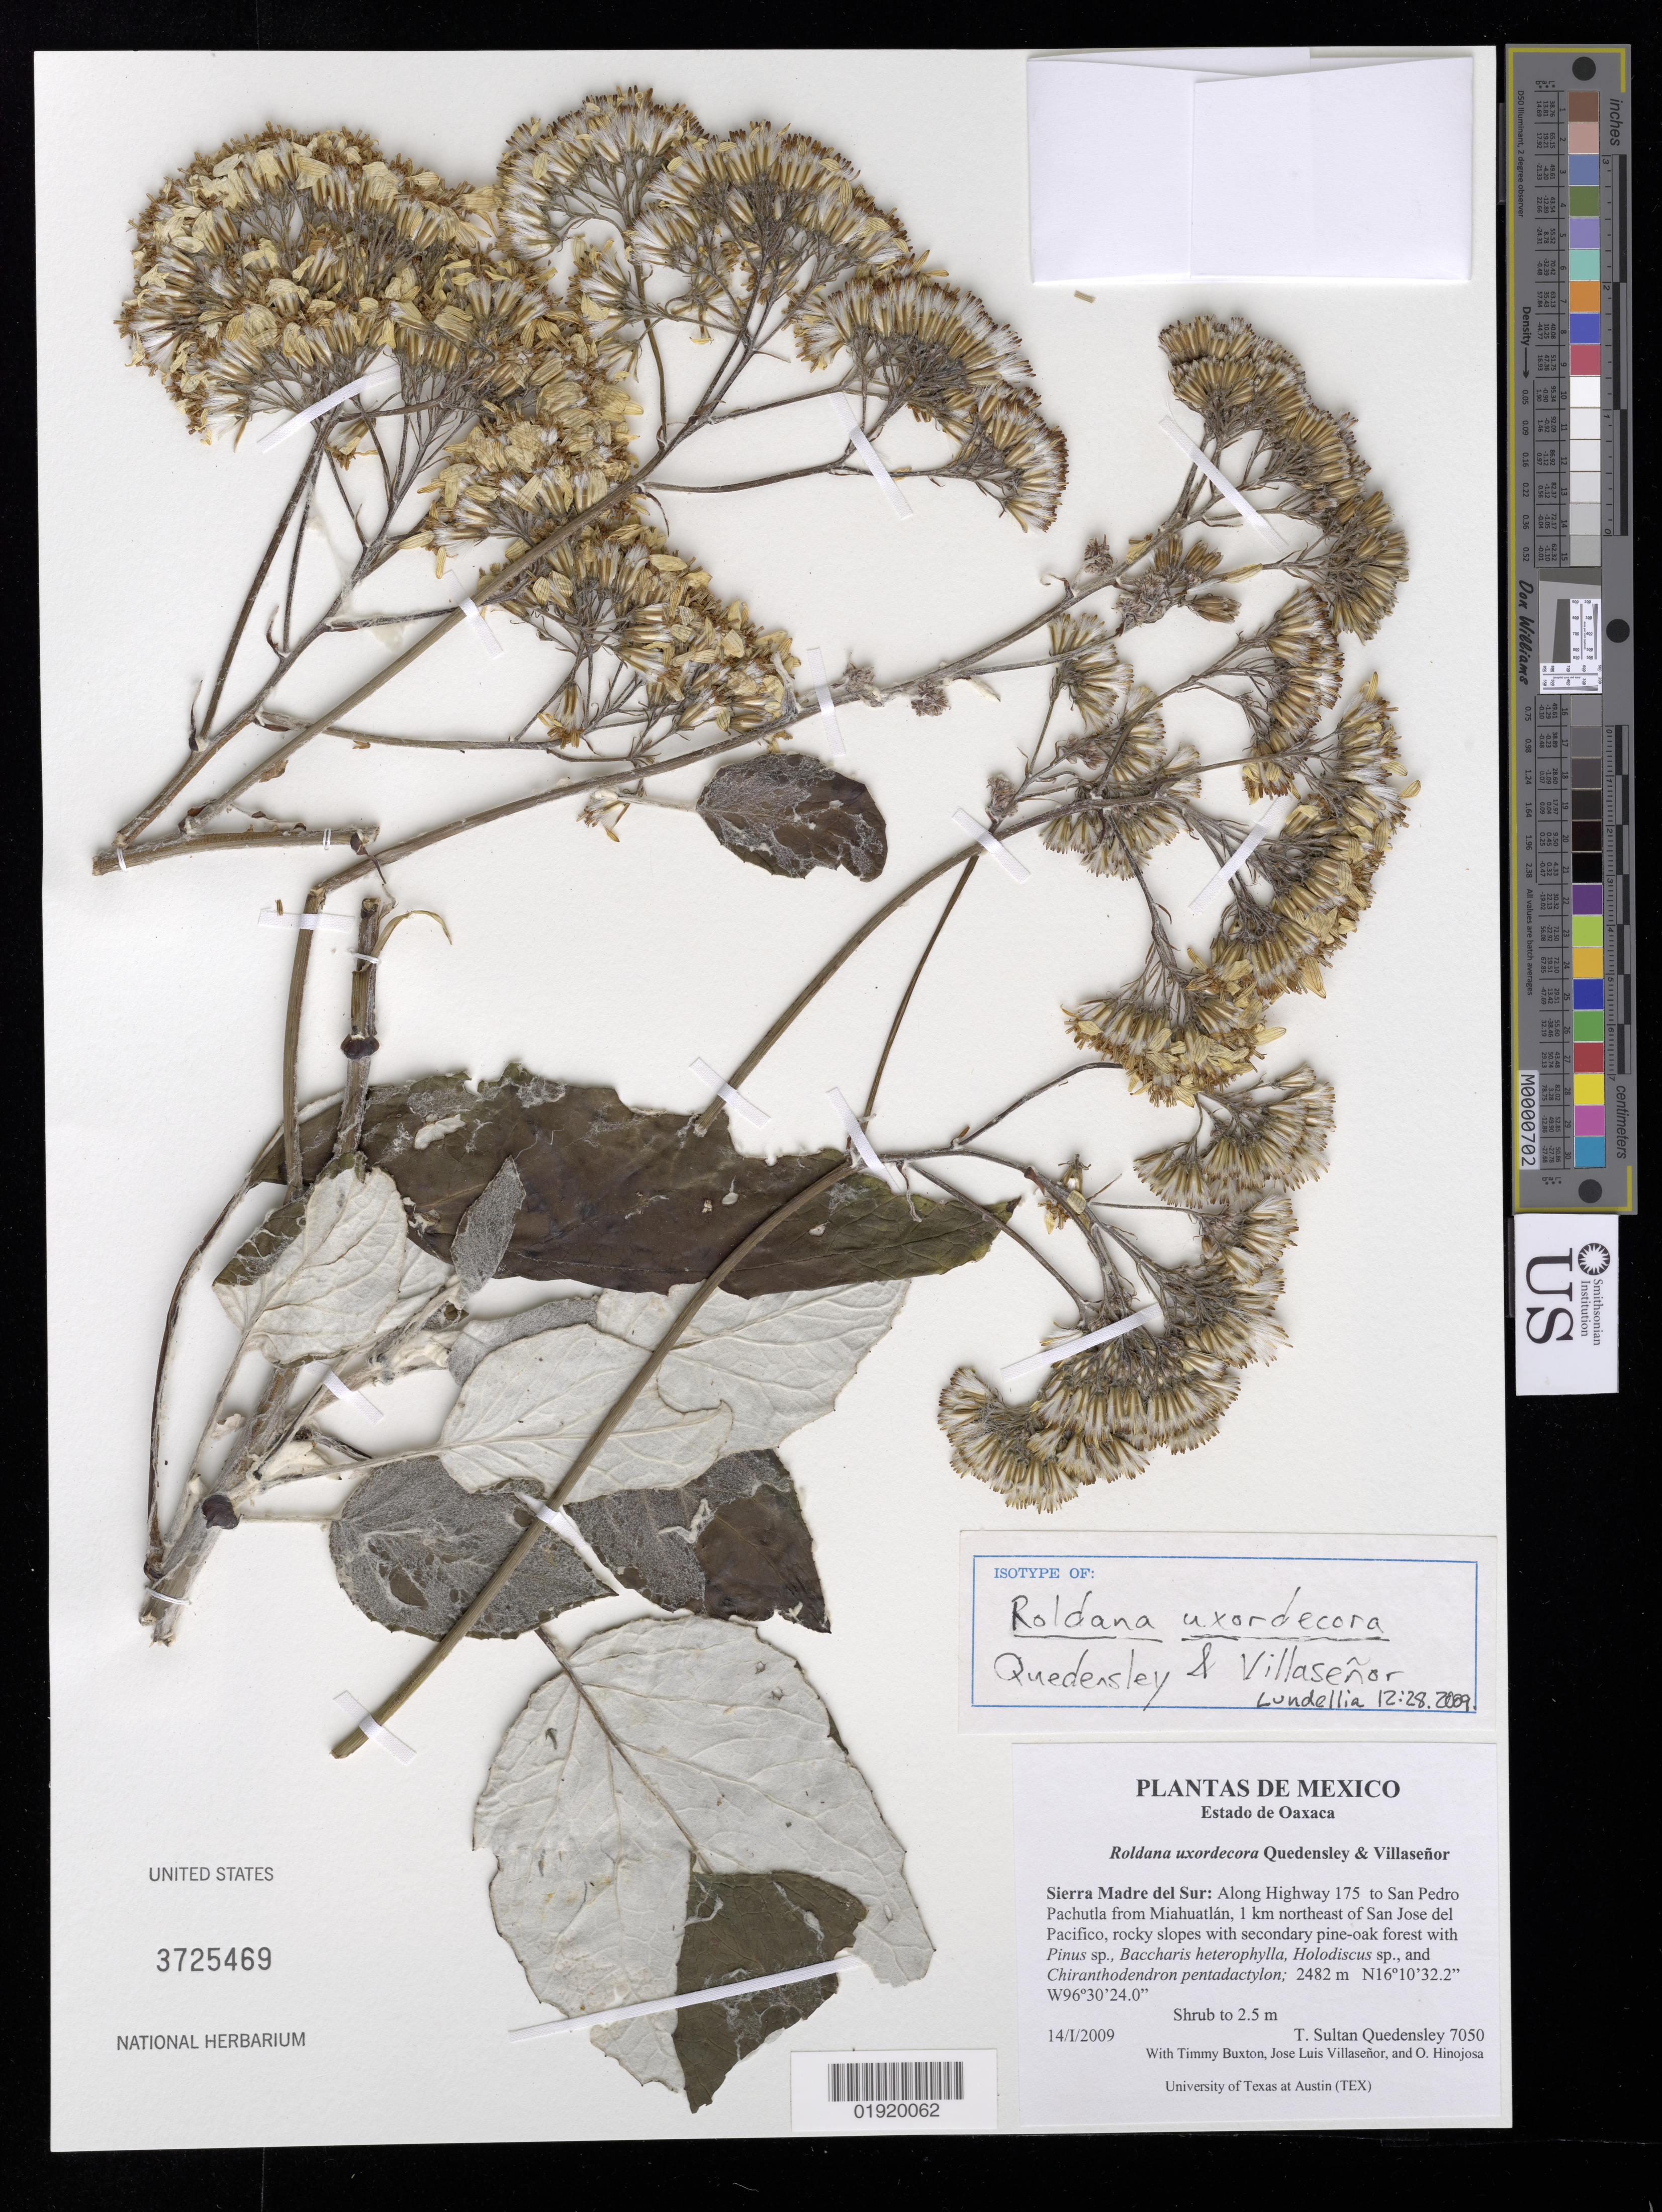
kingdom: Plantae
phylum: Tracheophyta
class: Magnoliopsida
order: Asterales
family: Asteraceae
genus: Roldana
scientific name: Roldana uxordecora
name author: Quedensley & Villaseñor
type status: Isotype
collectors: T. S. Quedensley, T. Buxton, J. Villaseñor R. & O. Hinojosa E.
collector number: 7050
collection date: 2009-01-14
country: Mexico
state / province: Oaxaca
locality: Estado de Oaxaca. Sierra Madre del Sur: along Highway 175 to San pedro Pachutla from Miahuatlan, 1 km northeast of San Jose del Pacifico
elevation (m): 2482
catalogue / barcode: US 3725469